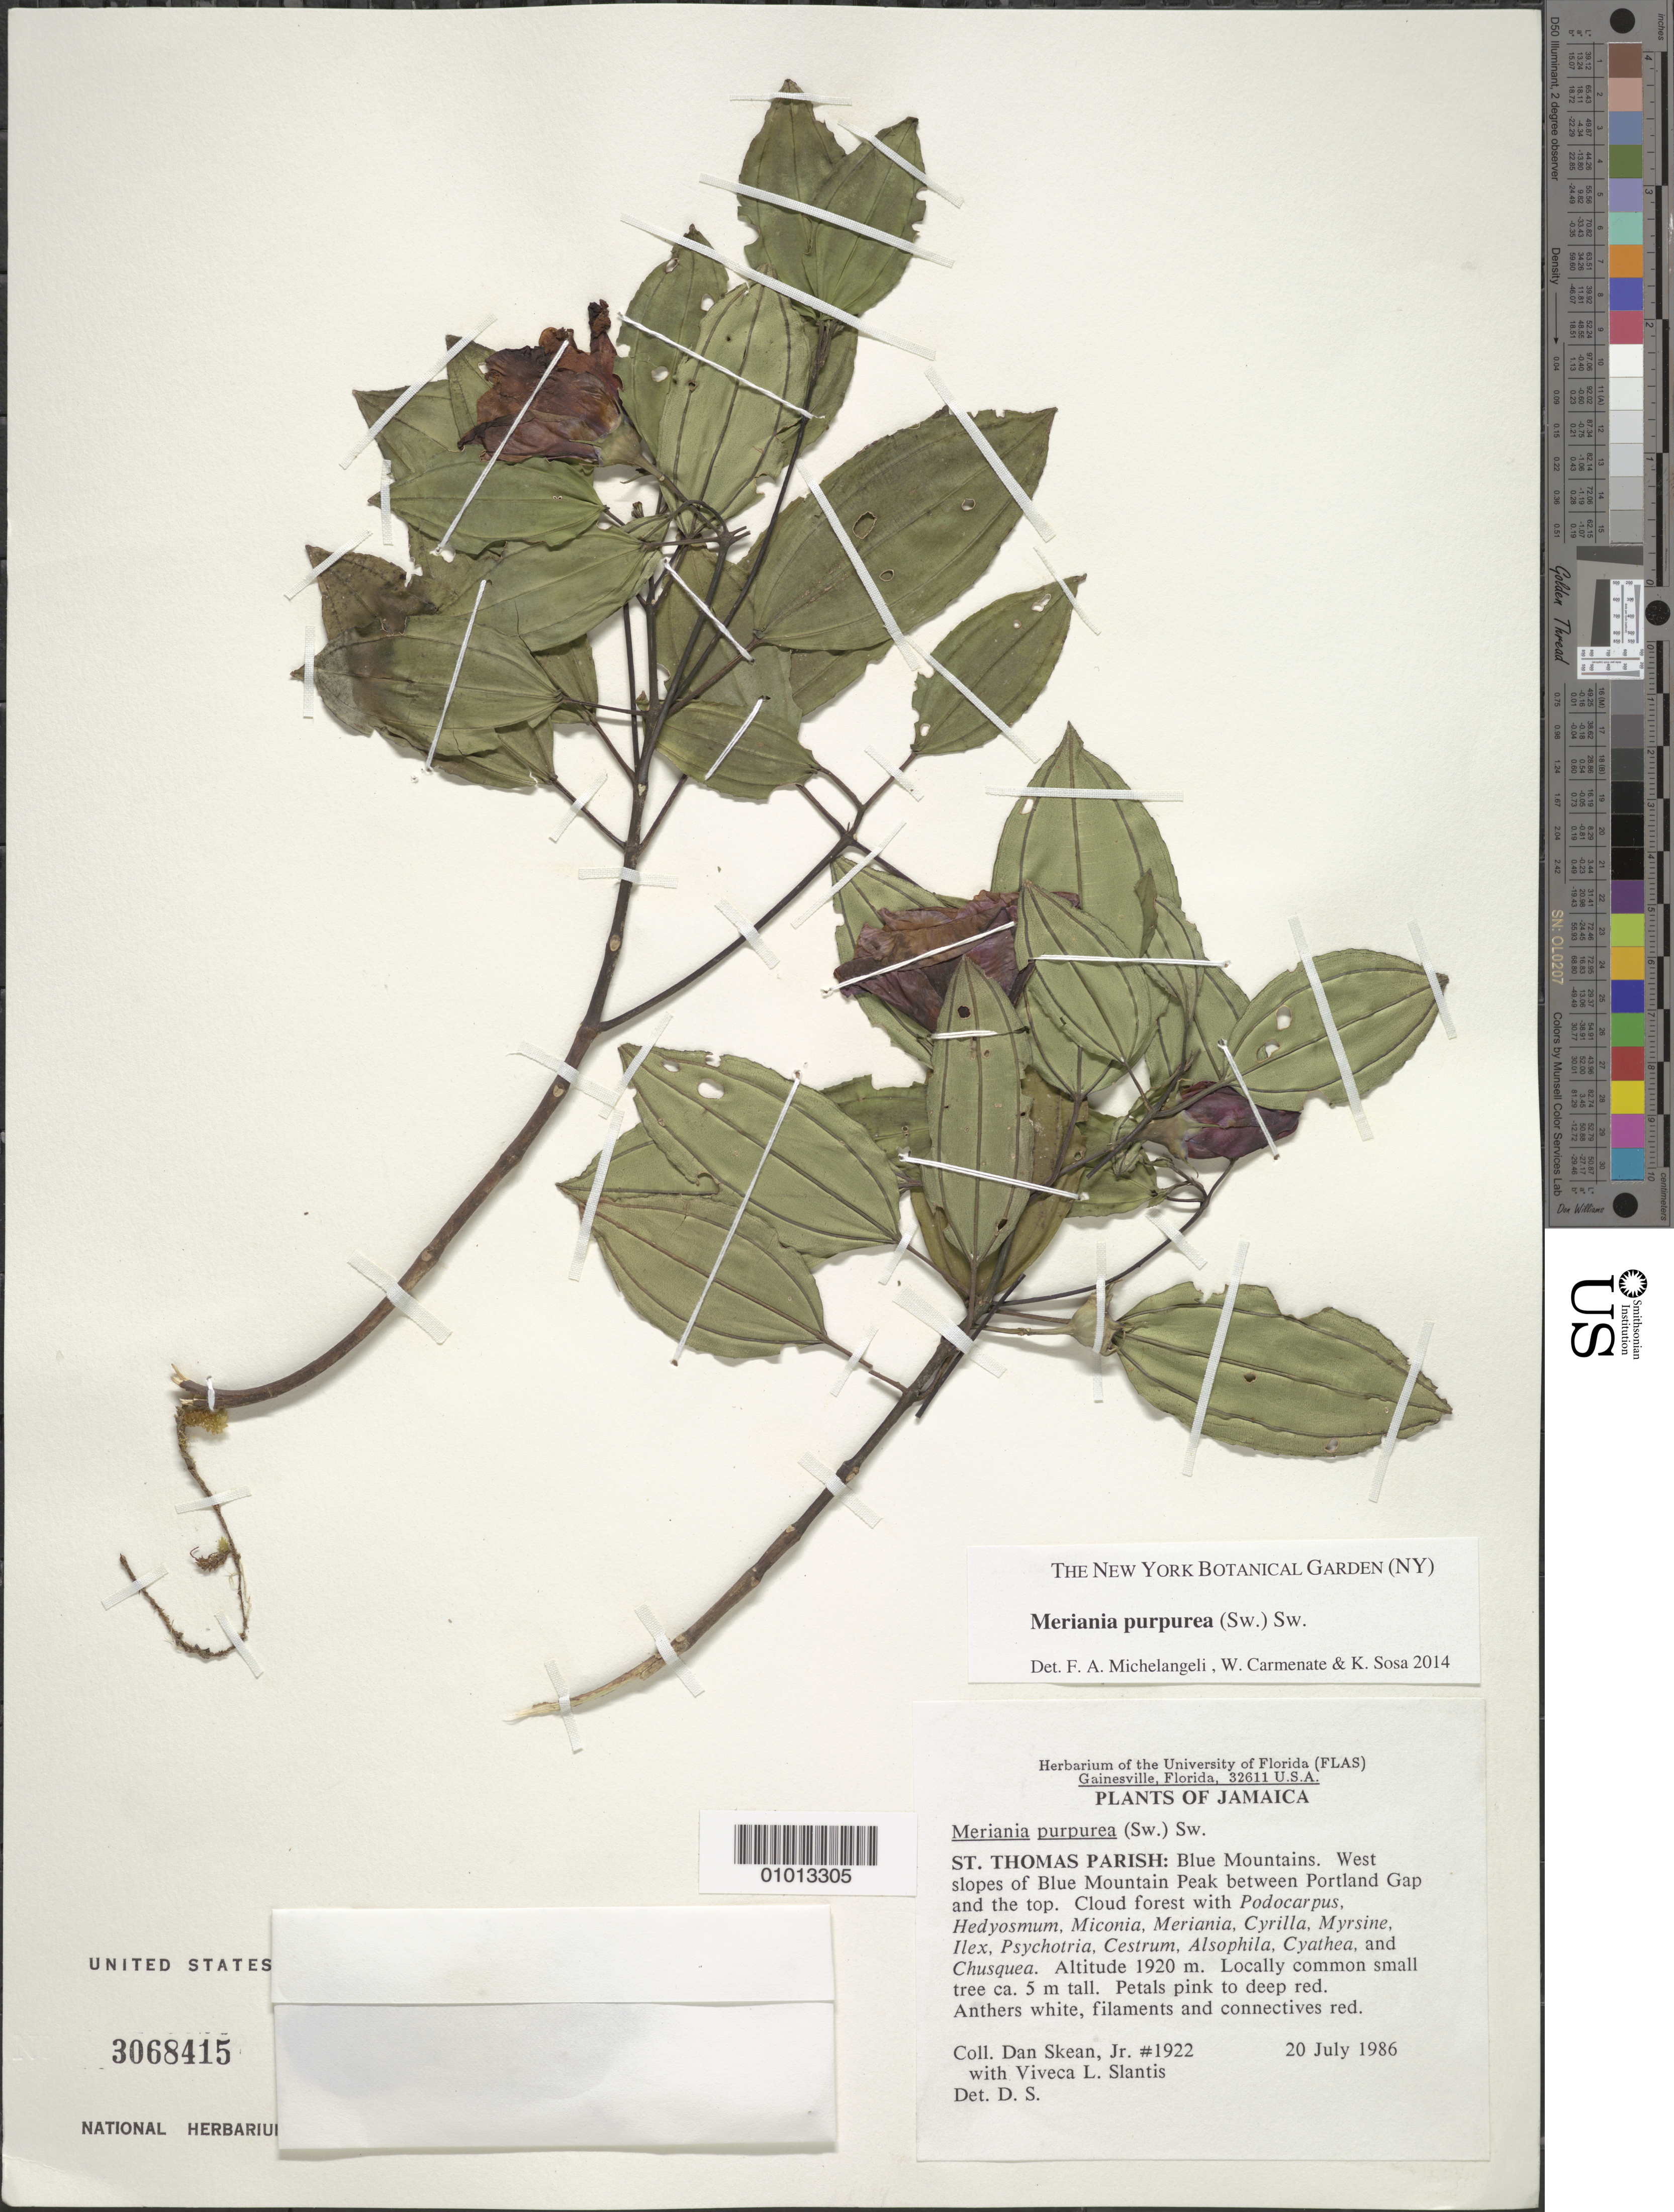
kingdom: Plantae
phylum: Tracheophyta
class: Magnoliopsida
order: Myrtales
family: Melastomataceae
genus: Meriania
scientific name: Meriania purpurea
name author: (Sw.) Sw.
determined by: Michelangeli, F. A.; Carmenate, W.; Sosa, K.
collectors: J. D. Skean & V. Slantis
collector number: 1922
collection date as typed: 20 Jul 1986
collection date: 1986-07-20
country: Jamaica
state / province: Saint Thomas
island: Jamaica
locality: Blue Mountains, west slopes of Blue Mountain Peak between Portland Gap and the top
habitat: Cloud forest with Podocarpus, Hedyosmum, Miconia, Meriania, Cyrilla, Myrsine, Ilex, Psychotria, Cestrum, Alsophila, Cyathea and Chusquea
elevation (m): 1920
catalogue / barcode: US 3068415